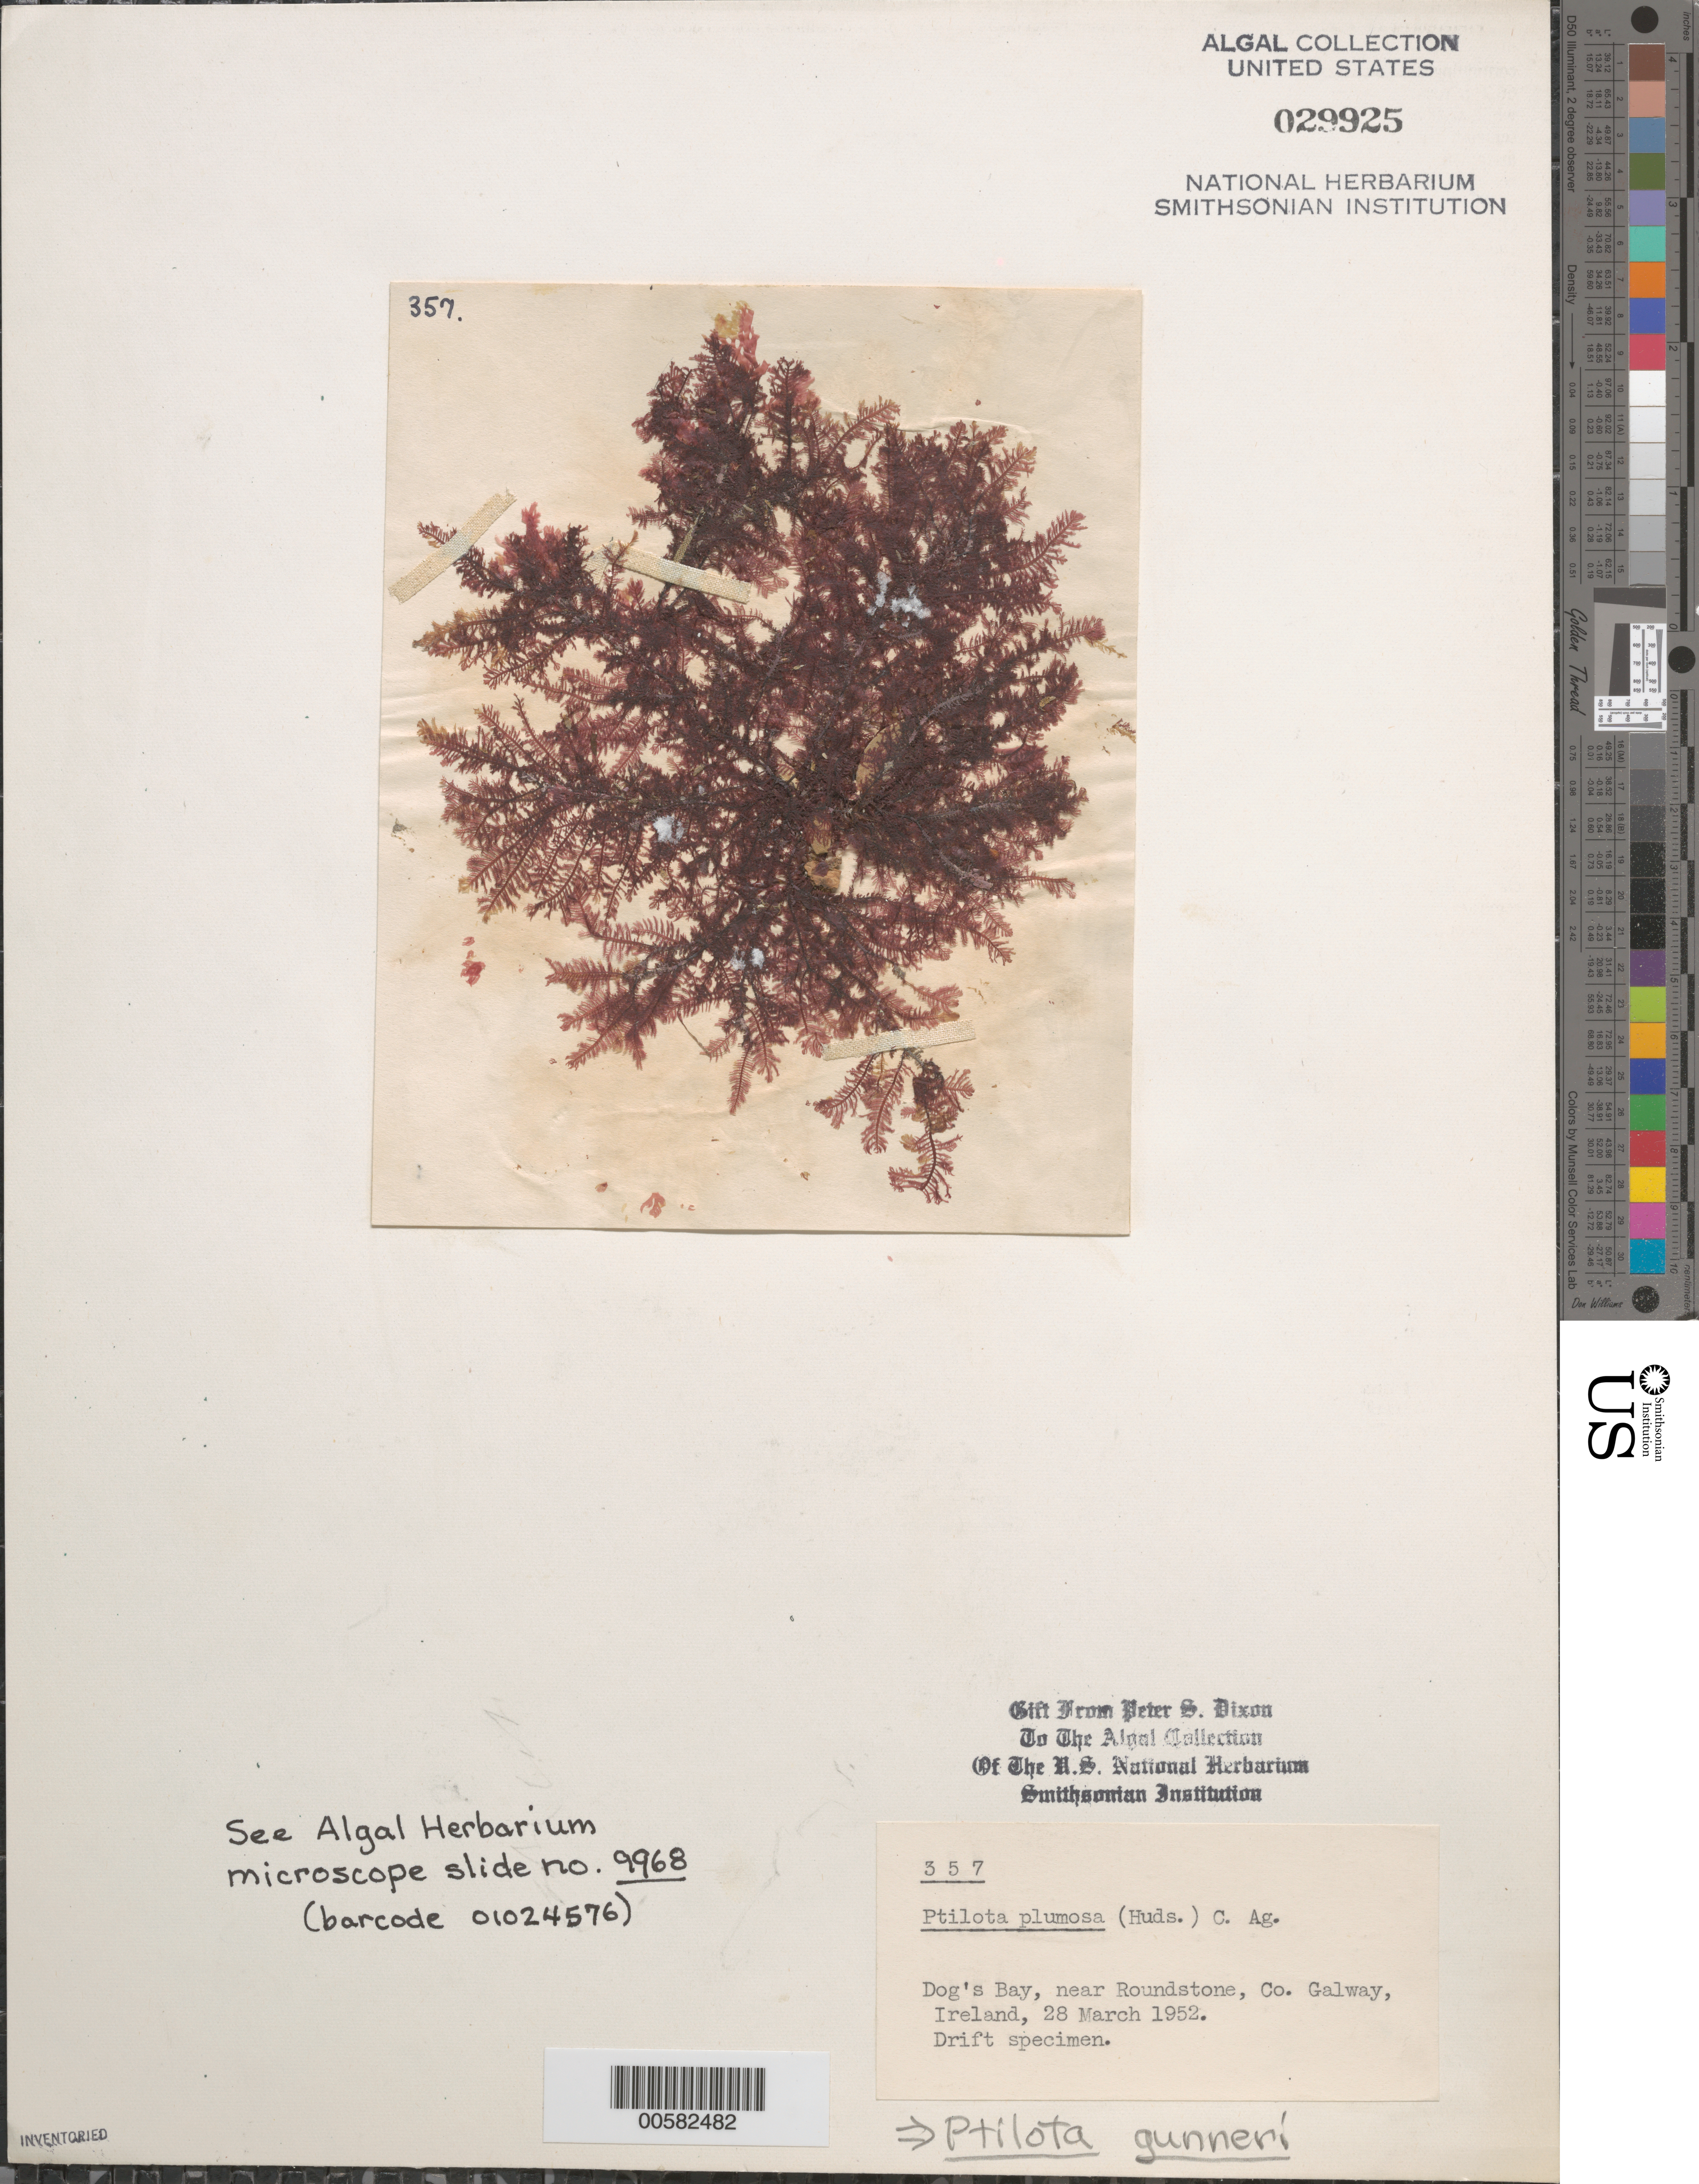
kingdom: Plantae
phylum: Rhodophyta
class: Florideophyceae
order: Ceramiales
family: Wrangeliaceae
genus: Ptilota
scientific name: Ptilota gunneri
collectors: P. S. Dixon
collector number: PSD 357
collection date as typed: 28 Mar 1952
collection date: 1952-03-28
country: Ireland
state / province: Connaught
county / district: Galway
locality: Dog's Bay, near Roundstone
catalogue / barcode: US 29925